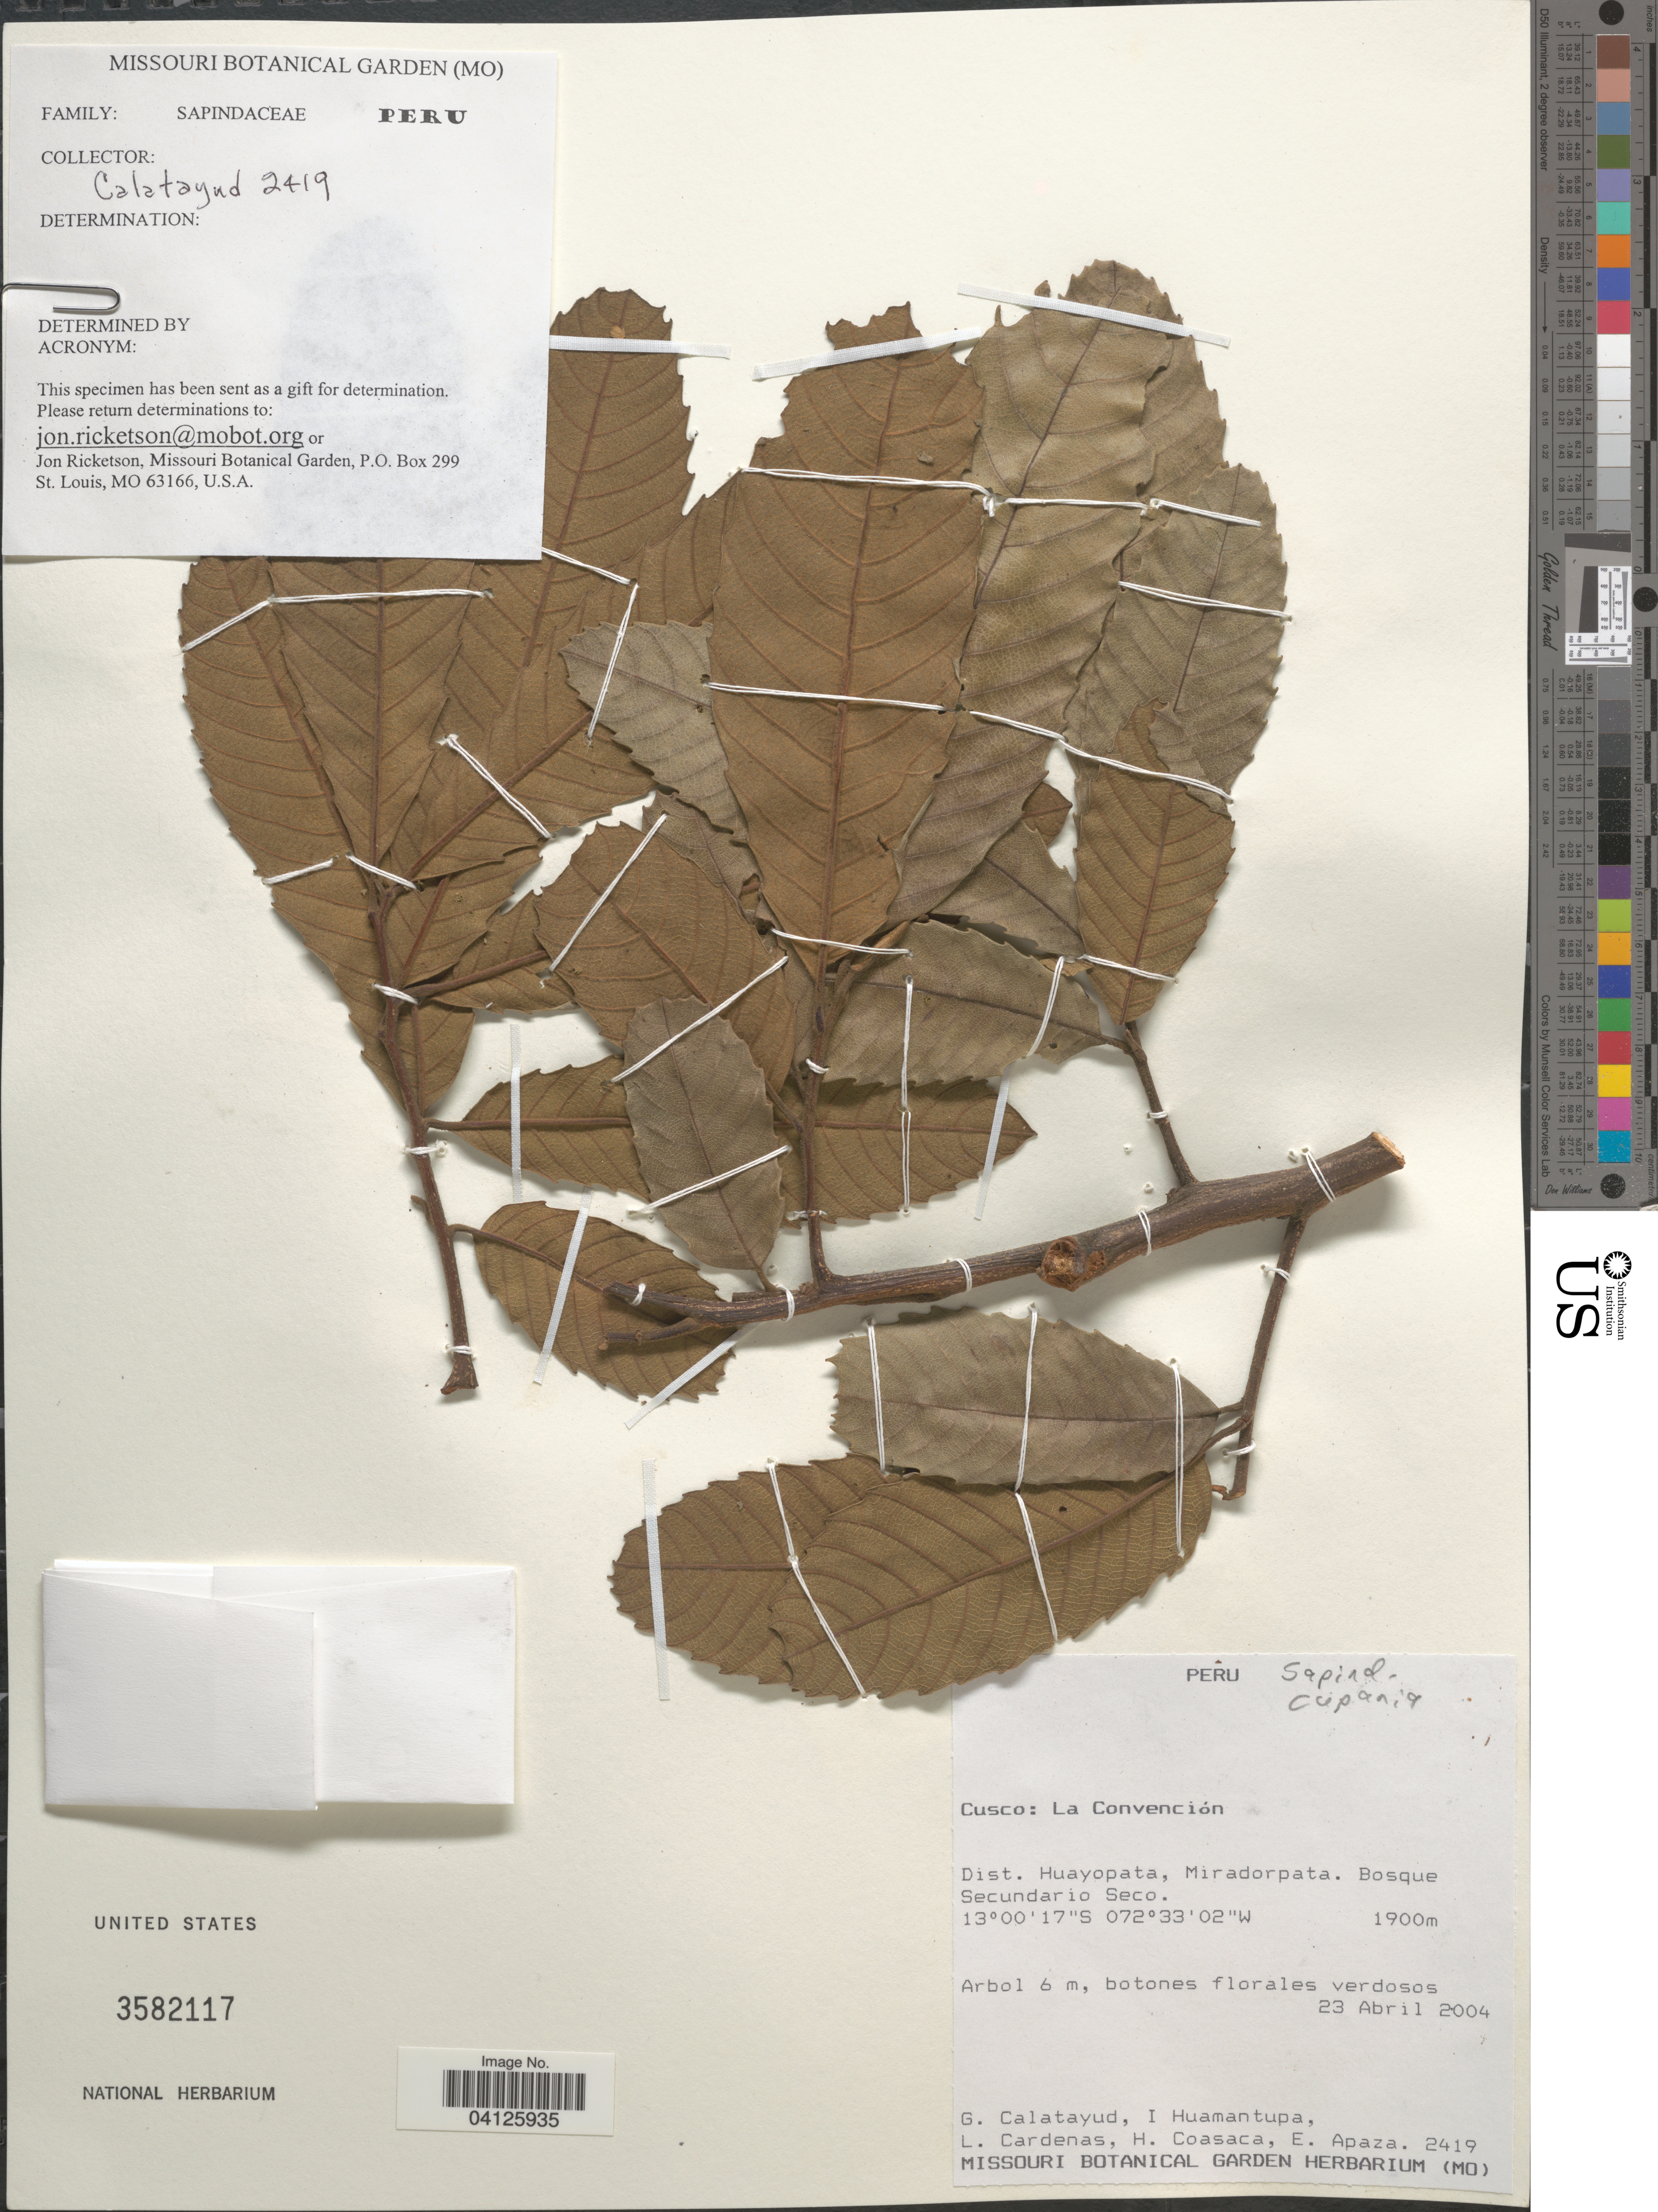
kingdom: Plantae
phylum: Tracheophyta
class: Magnoliopsida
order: Sapindales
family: Sapindaceae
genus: Cupania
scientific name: Cupania latifolia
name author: Kunth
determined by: Acevedo-Rodriguez, P., (US), Smithsonian Institution - National Museum of Natural History (UNITED STATES)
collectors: G. Calatayud, I. Huamantupa, L. Cárdenas, H. Coasaca & E. Apaza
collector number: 2419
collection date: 2004-04-23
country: Peru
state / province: Cusco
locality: La Convención. Dist. Huayopata, Miradorpata. Bosque Secundario Seco.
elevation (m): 1900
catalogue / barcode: US 3582117